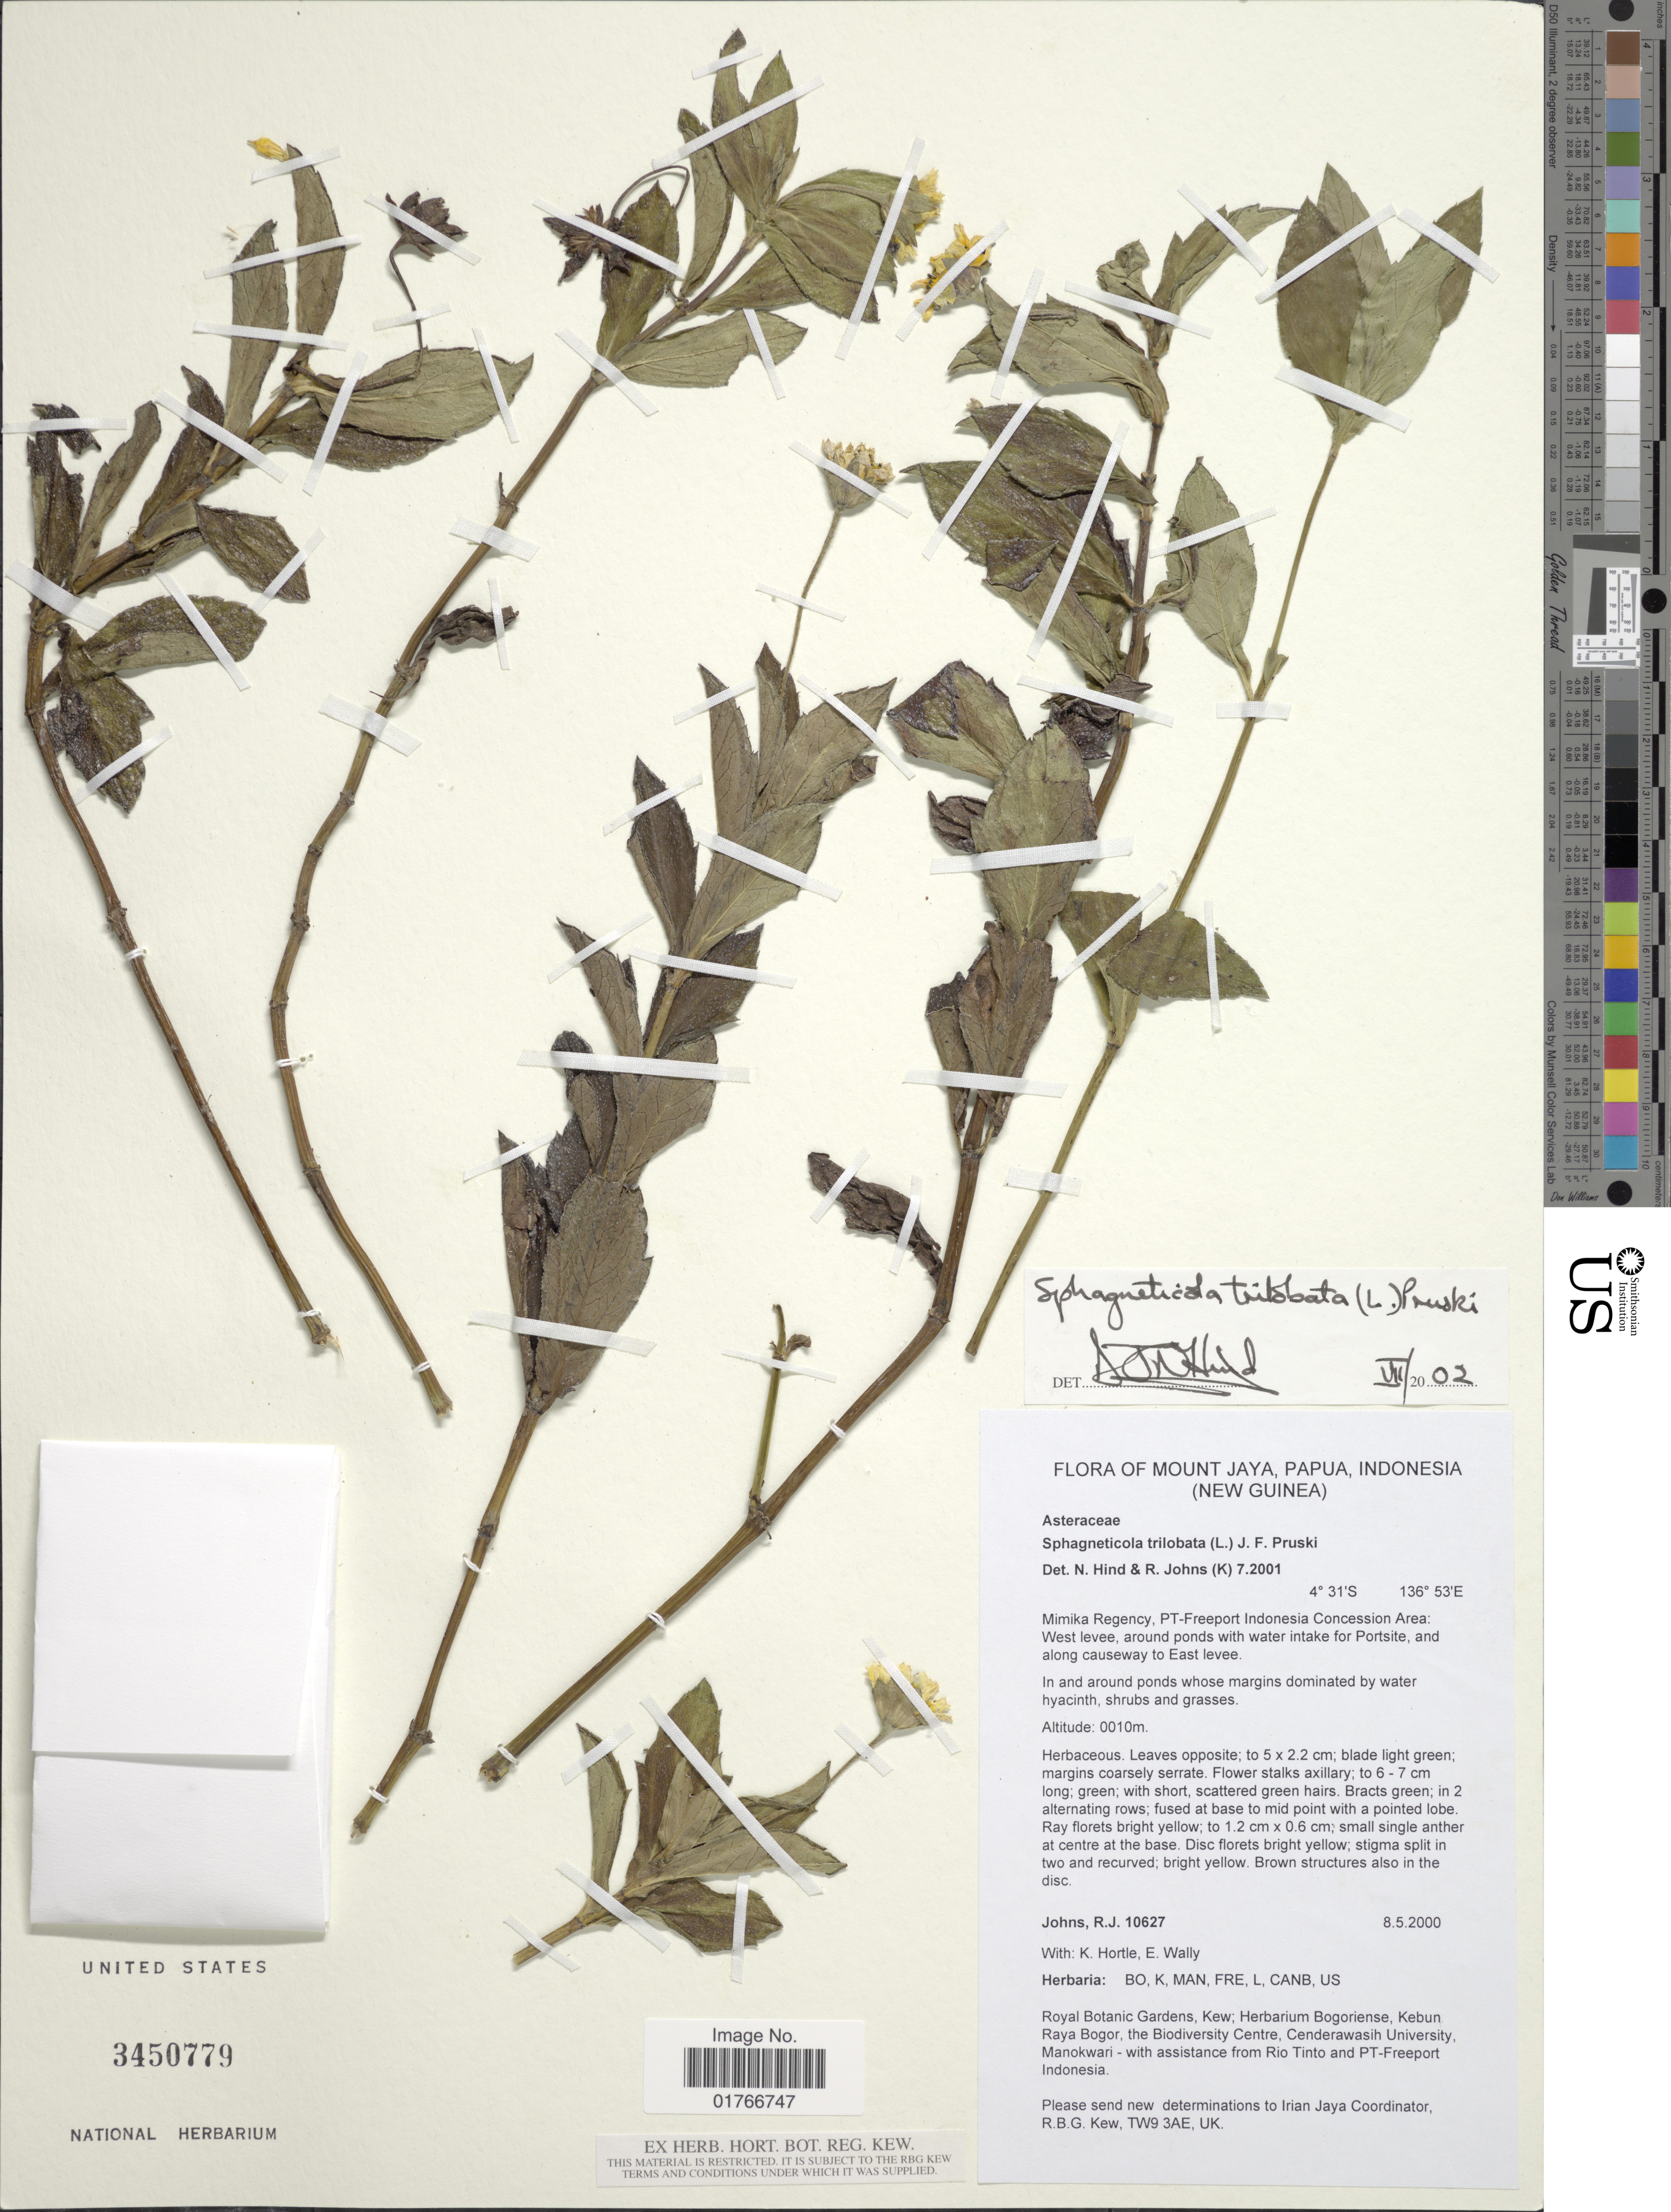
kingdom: Plantae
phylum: Tracheophyta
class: Magnoliopsida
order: Asterales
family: Asteraceae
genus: Sphagneticola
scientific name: Sphagneticola trilobata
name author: (L.) Pruski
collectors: R. Johns, K. Hortle & E. Wally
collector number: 10627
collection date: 2000-05-08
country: Indonesia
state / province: Papua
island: New Guinea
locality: Mount Jaya, Papua, Indonesia (New Guinea), Mimika Regency, PT-Freeport Indonesia Concession Area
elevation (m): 1000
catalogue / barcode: US 3450779